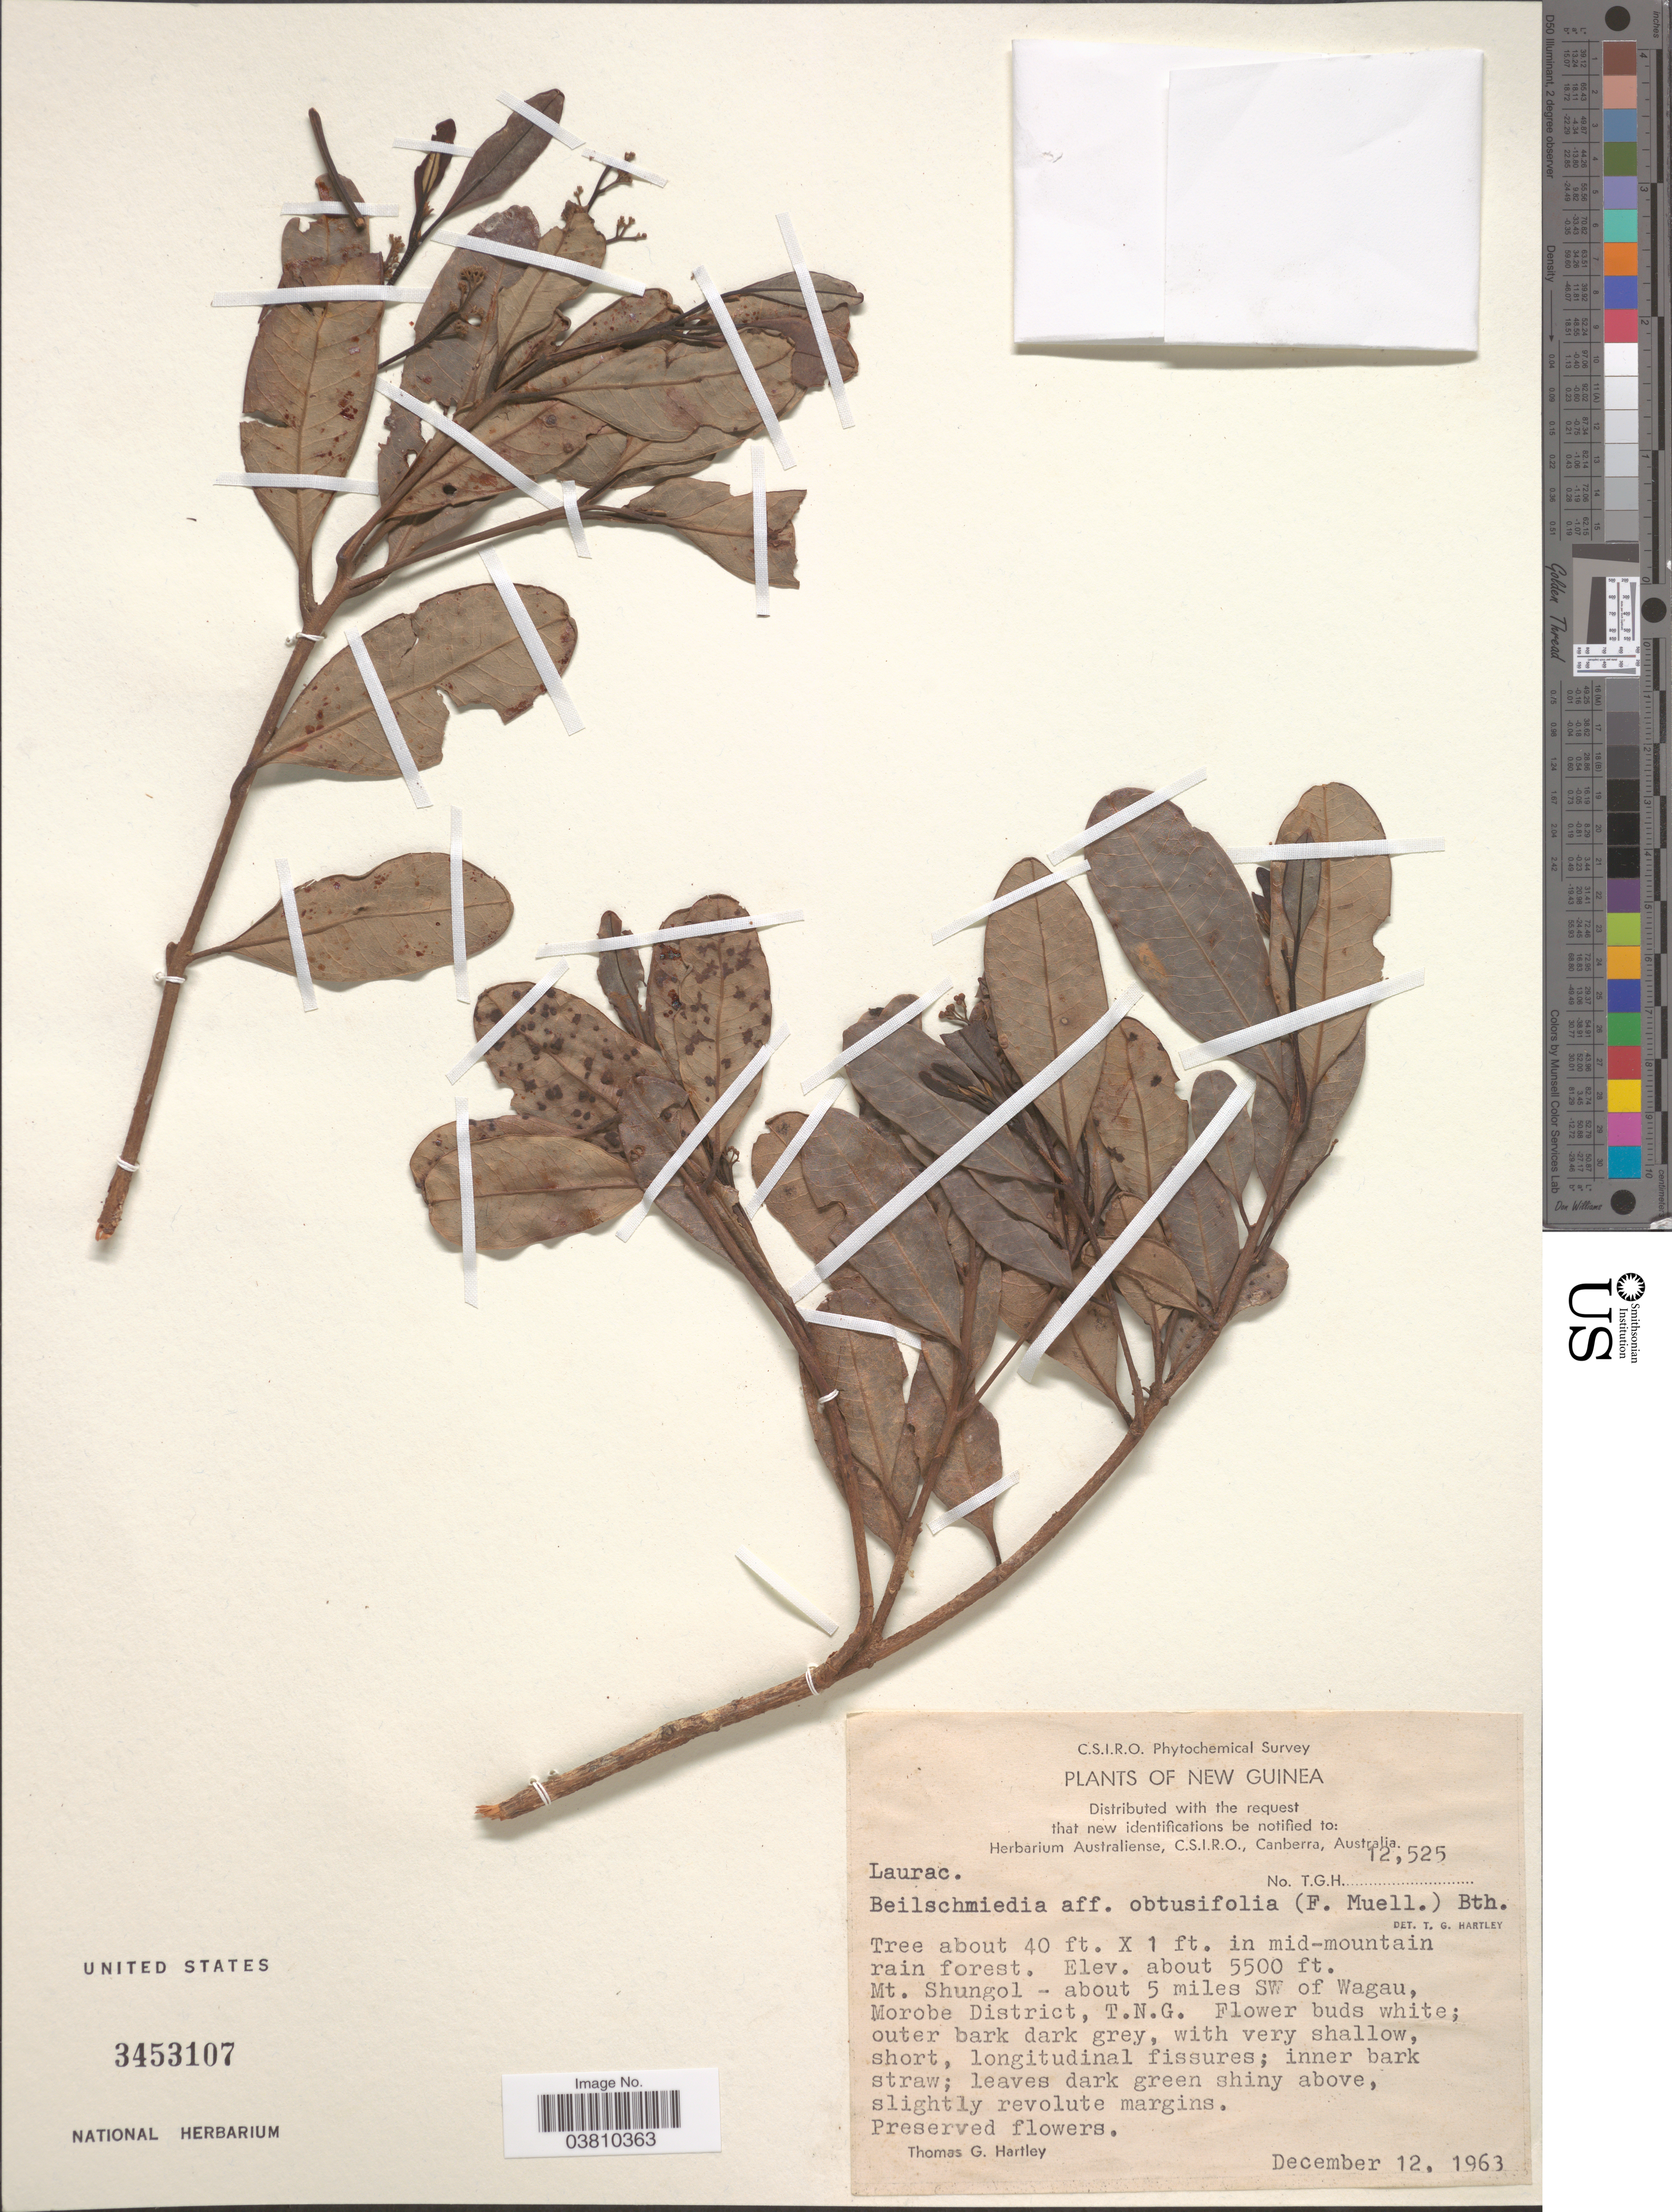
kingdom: Plantae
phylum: Tracheophyta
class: Magnoliopsida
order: Laurales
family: Lauraceae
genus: Beilschmiedia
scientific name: Beilschmiedia obtusifolia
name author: (Meisn.) F. Muell.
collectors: T. G. Hartley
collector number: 12525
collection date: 1963-12-12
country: Papua New Guinea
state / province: Morobe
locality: New Guinea. Mt. Shungol - about 5 miles SW of Wagau, Morobe District, T.N.G.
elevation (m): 1676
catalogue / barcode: US 3453107